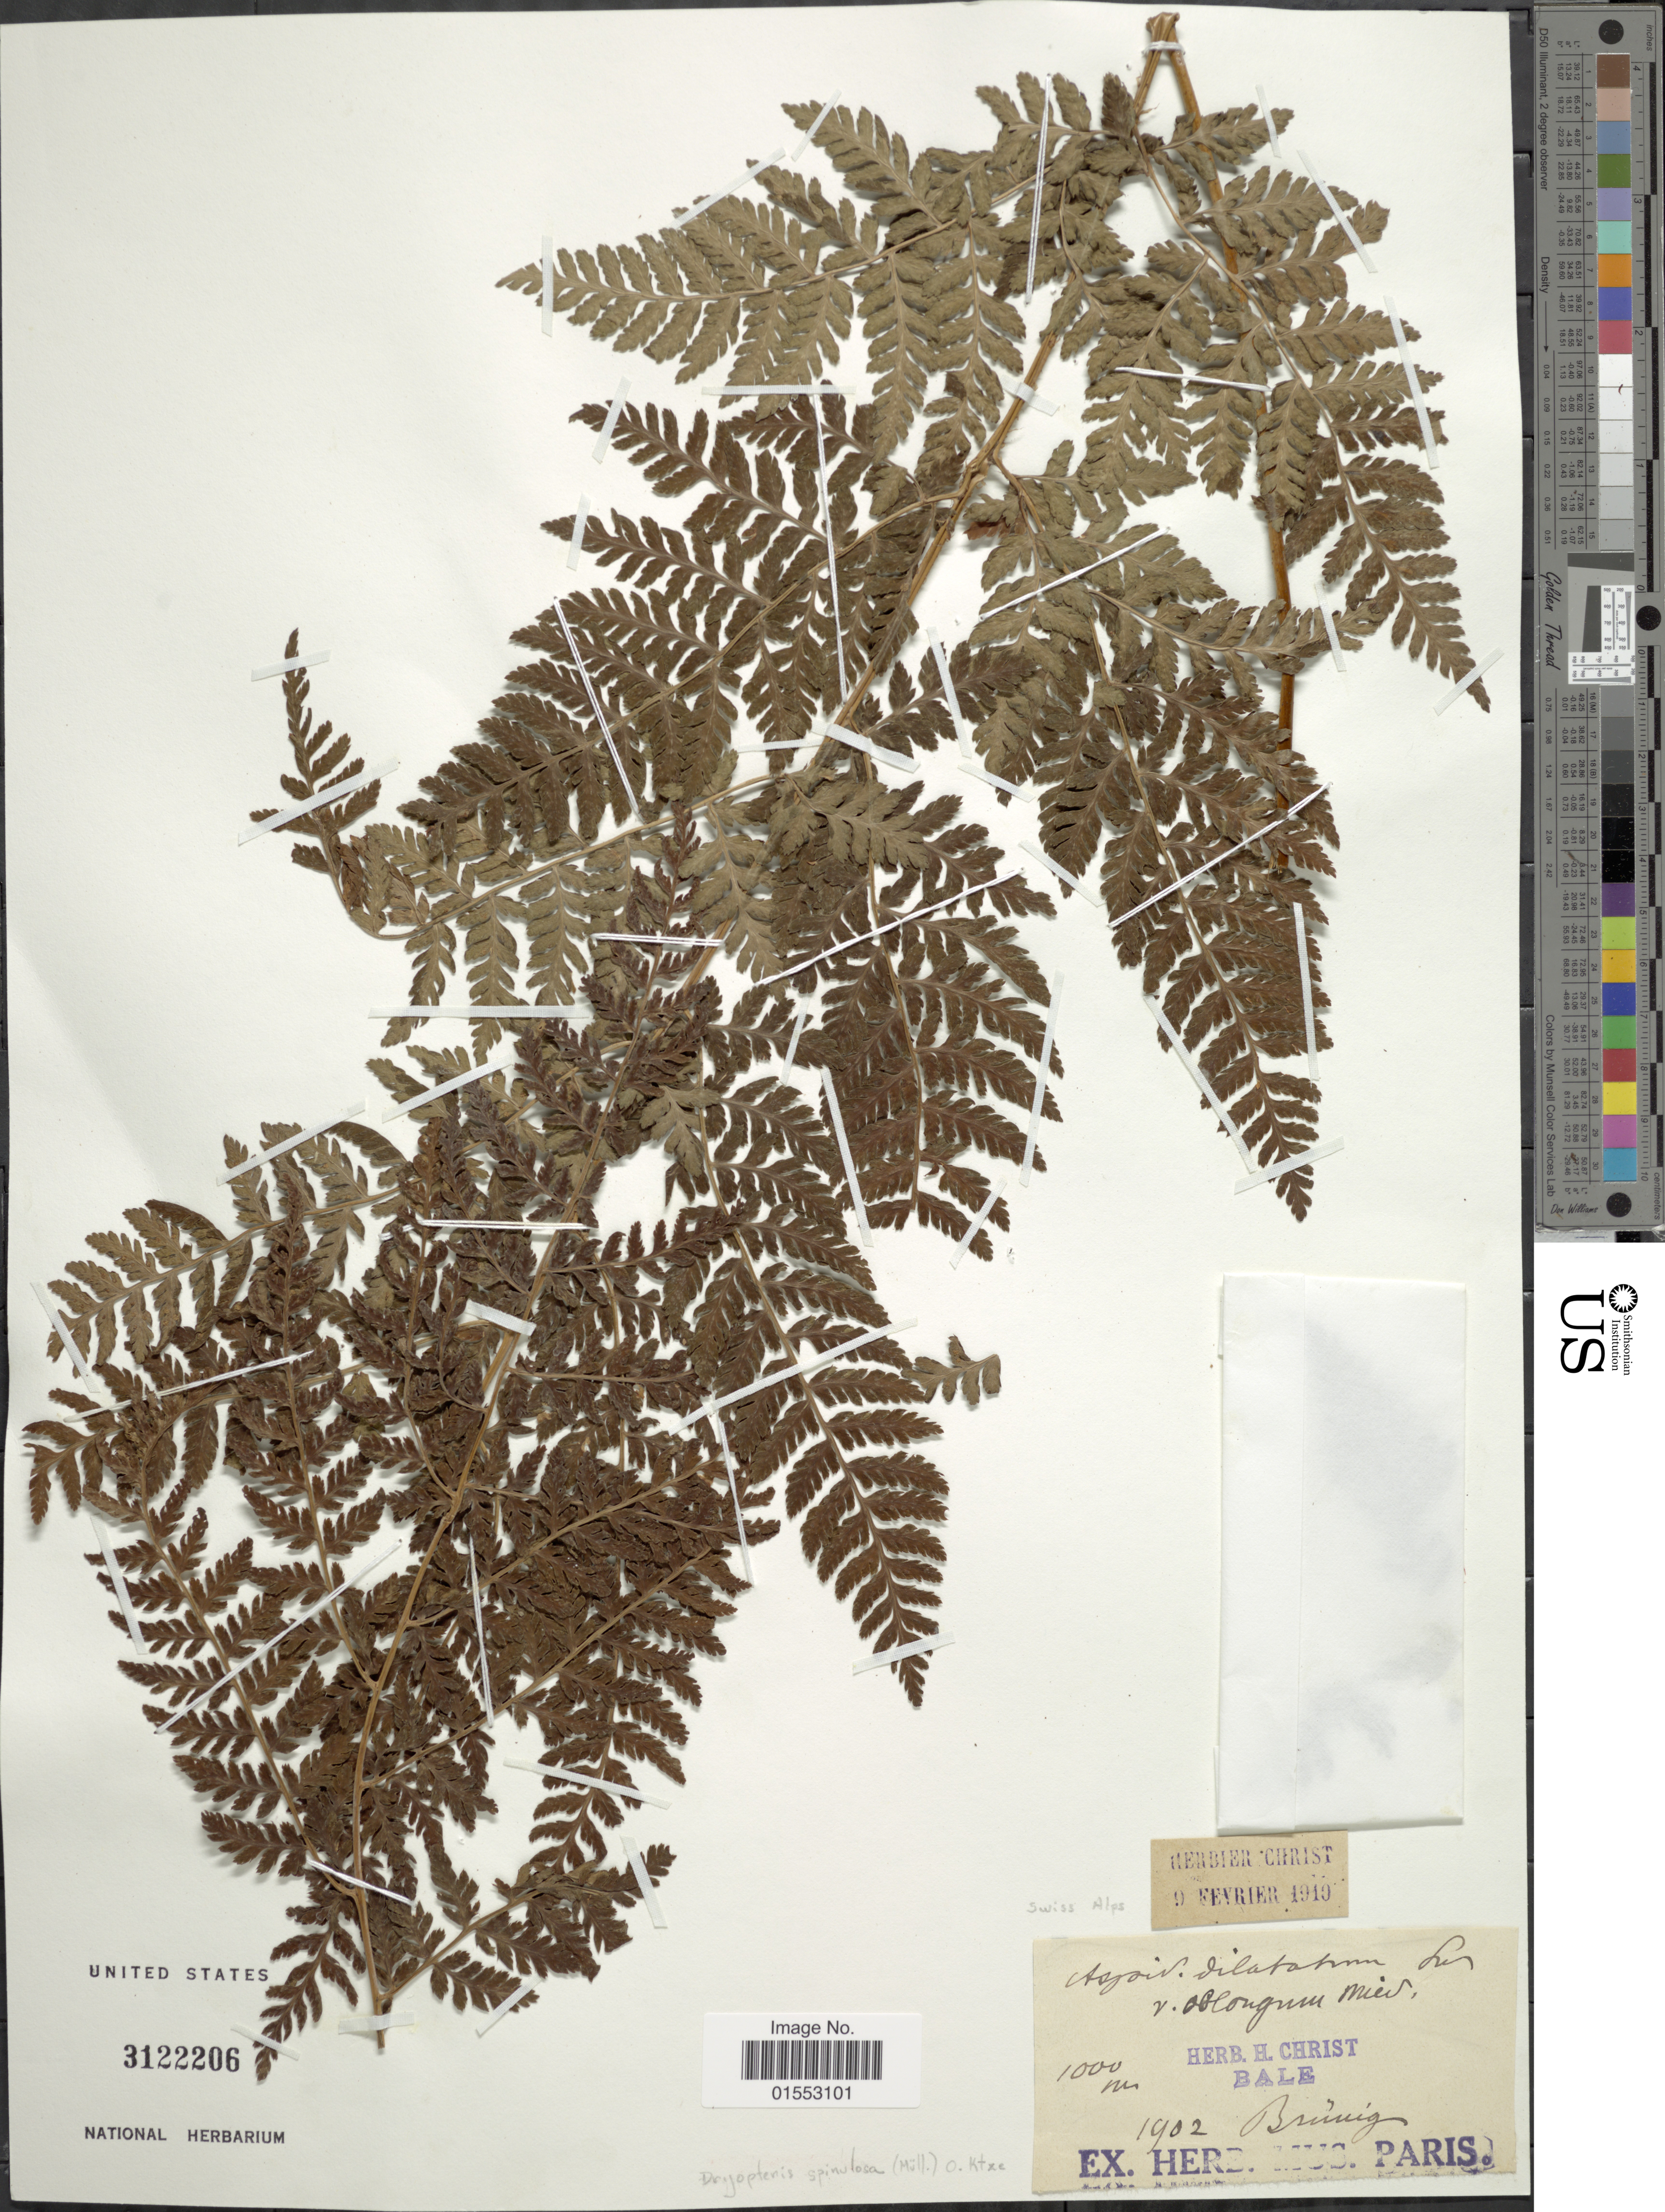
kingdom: Plantae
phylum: Tracheophyta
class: Polypodiopsida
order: Polypodiales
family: Dryopteridaceae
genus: Dryopteris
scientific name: Dryopteris carthusiana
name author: (Villars) H.P. Fuchs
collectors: Brunig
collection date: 1902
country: Switzerland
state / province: Bern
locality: Swiss Alps. Brunig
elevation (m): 1000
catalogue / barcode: US 3122206